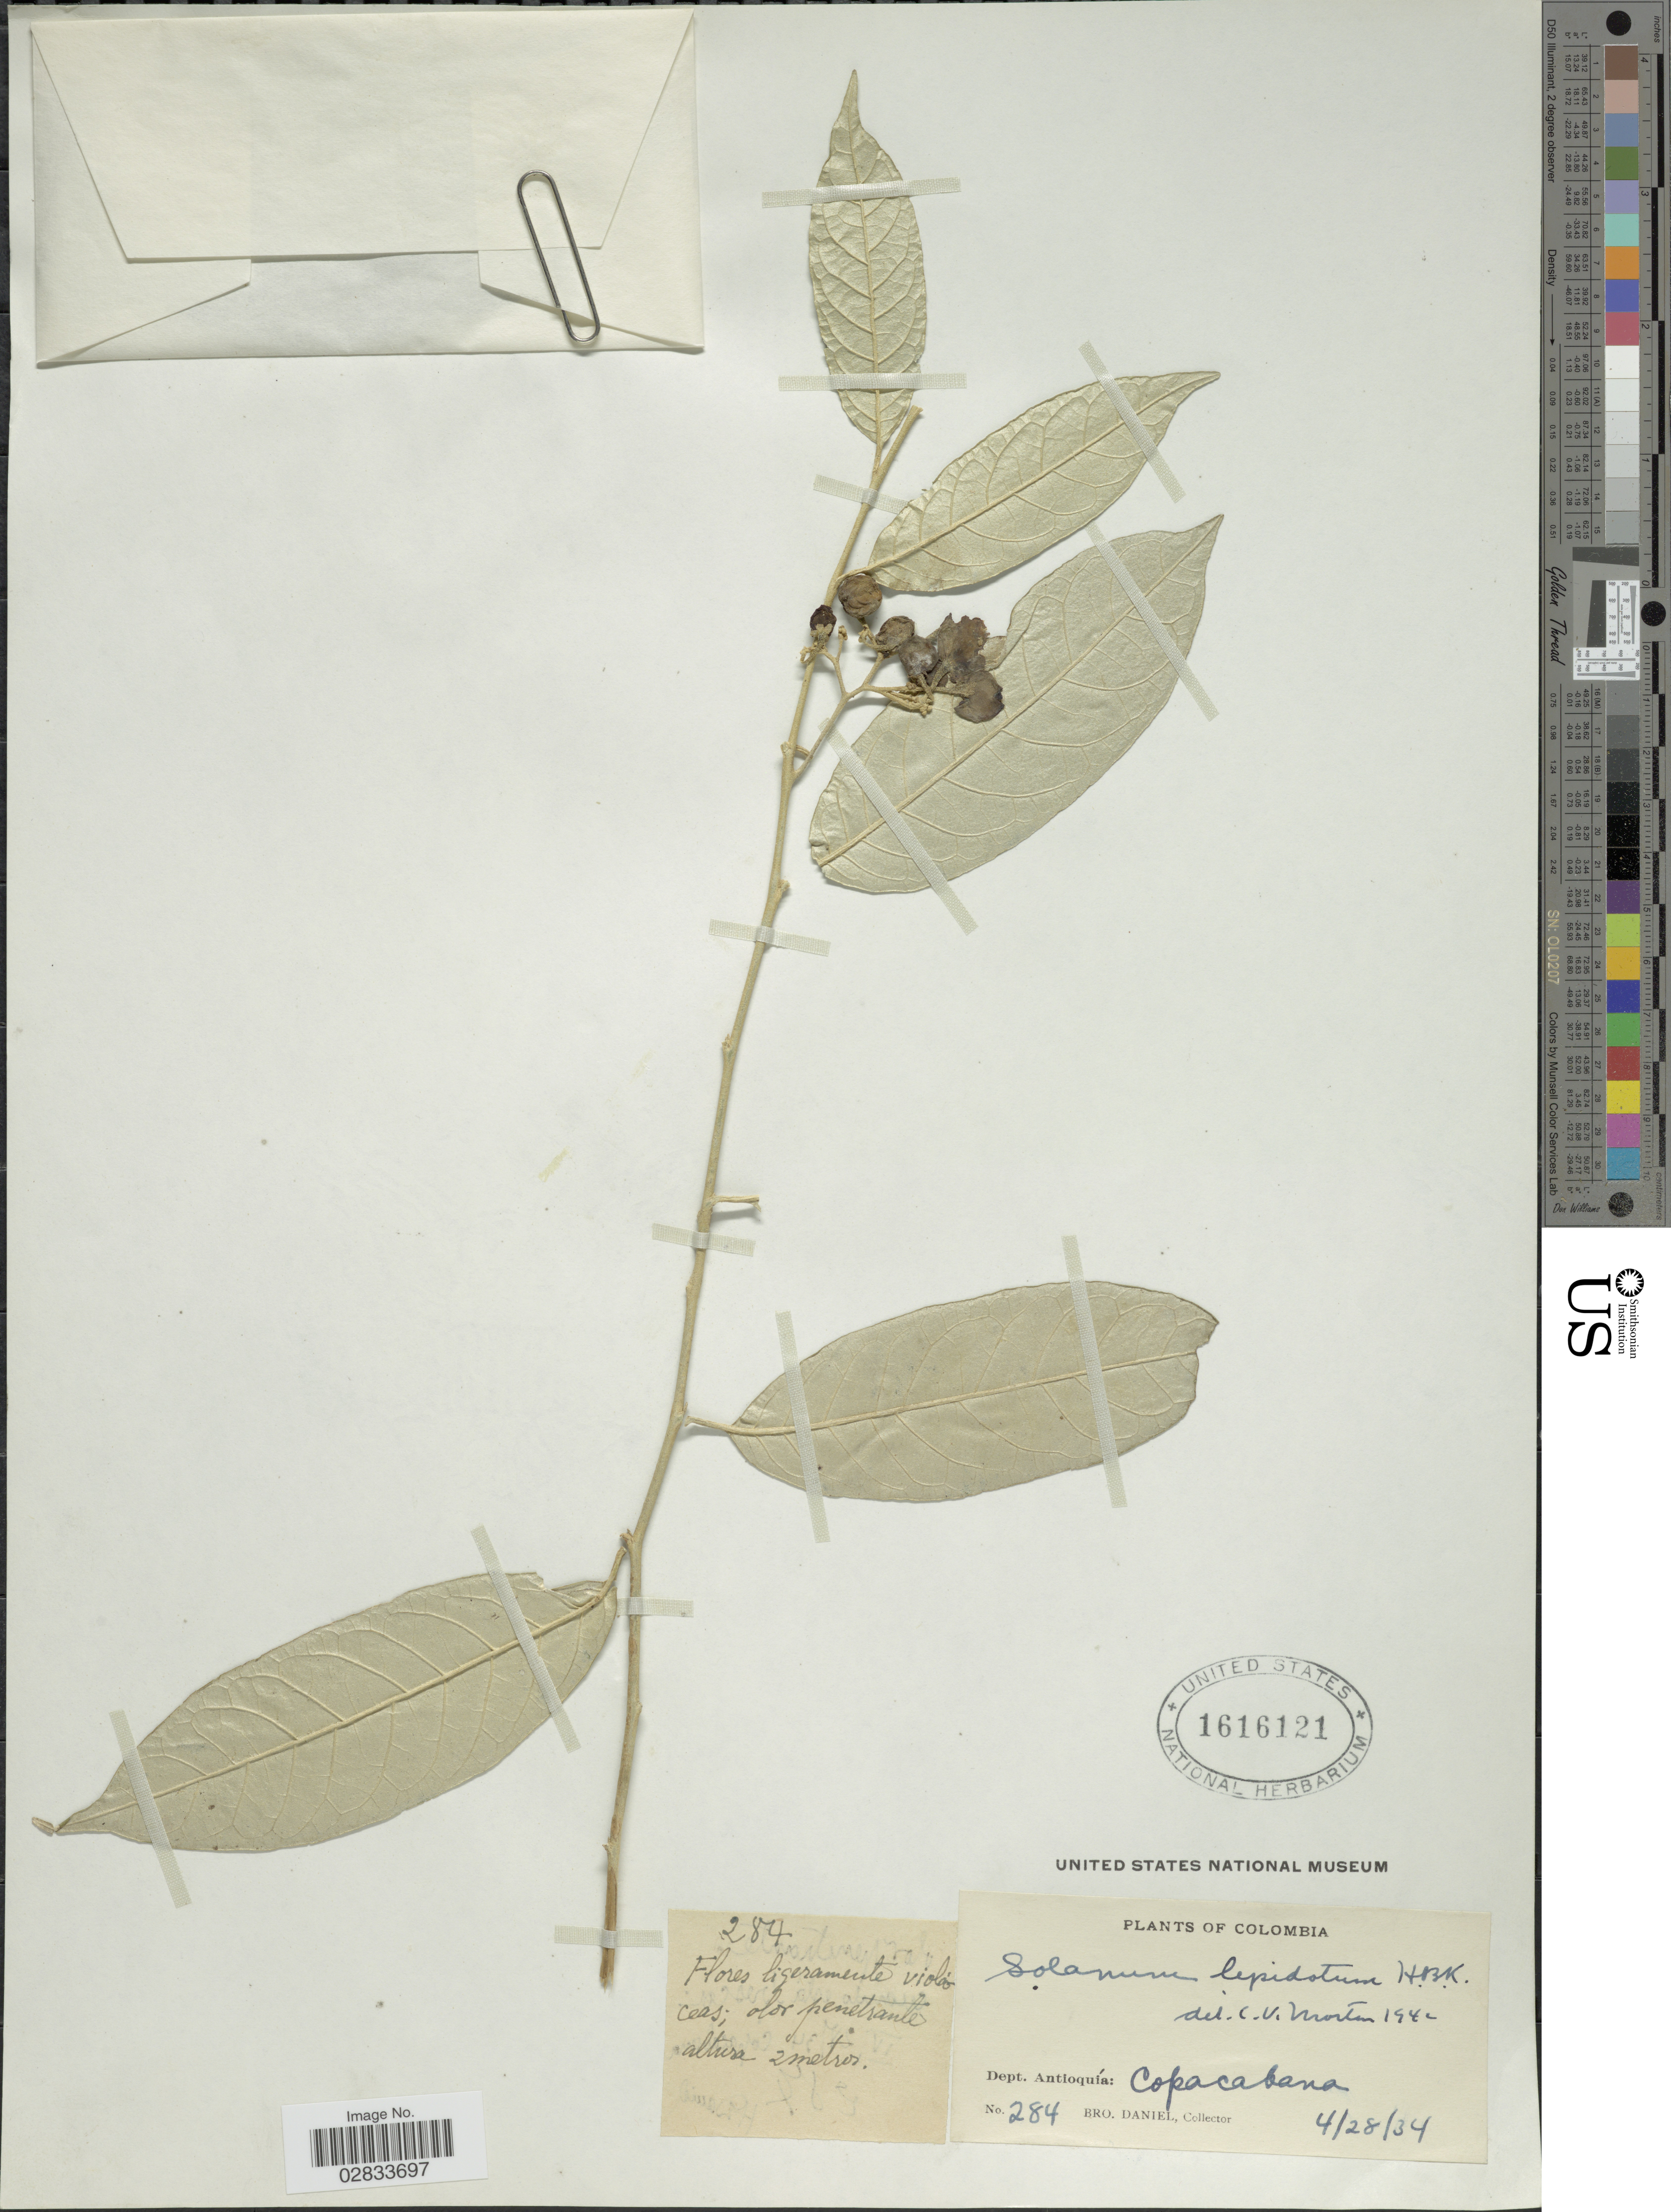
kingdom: Plantae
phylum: Tracheophyta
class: Magnoliopsida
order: Solanales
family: Solanaceae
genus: Solanum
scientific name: Solanum lepidotum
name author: Humb. & Bonpl. ex Dunal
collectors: Bro. Daniel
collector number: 284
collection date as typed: Transcribed d/m/y: 28/4/34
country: Colombia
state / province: Antioquia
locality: Dept. Antioquía, Copacabana.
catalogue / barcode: US 1616121